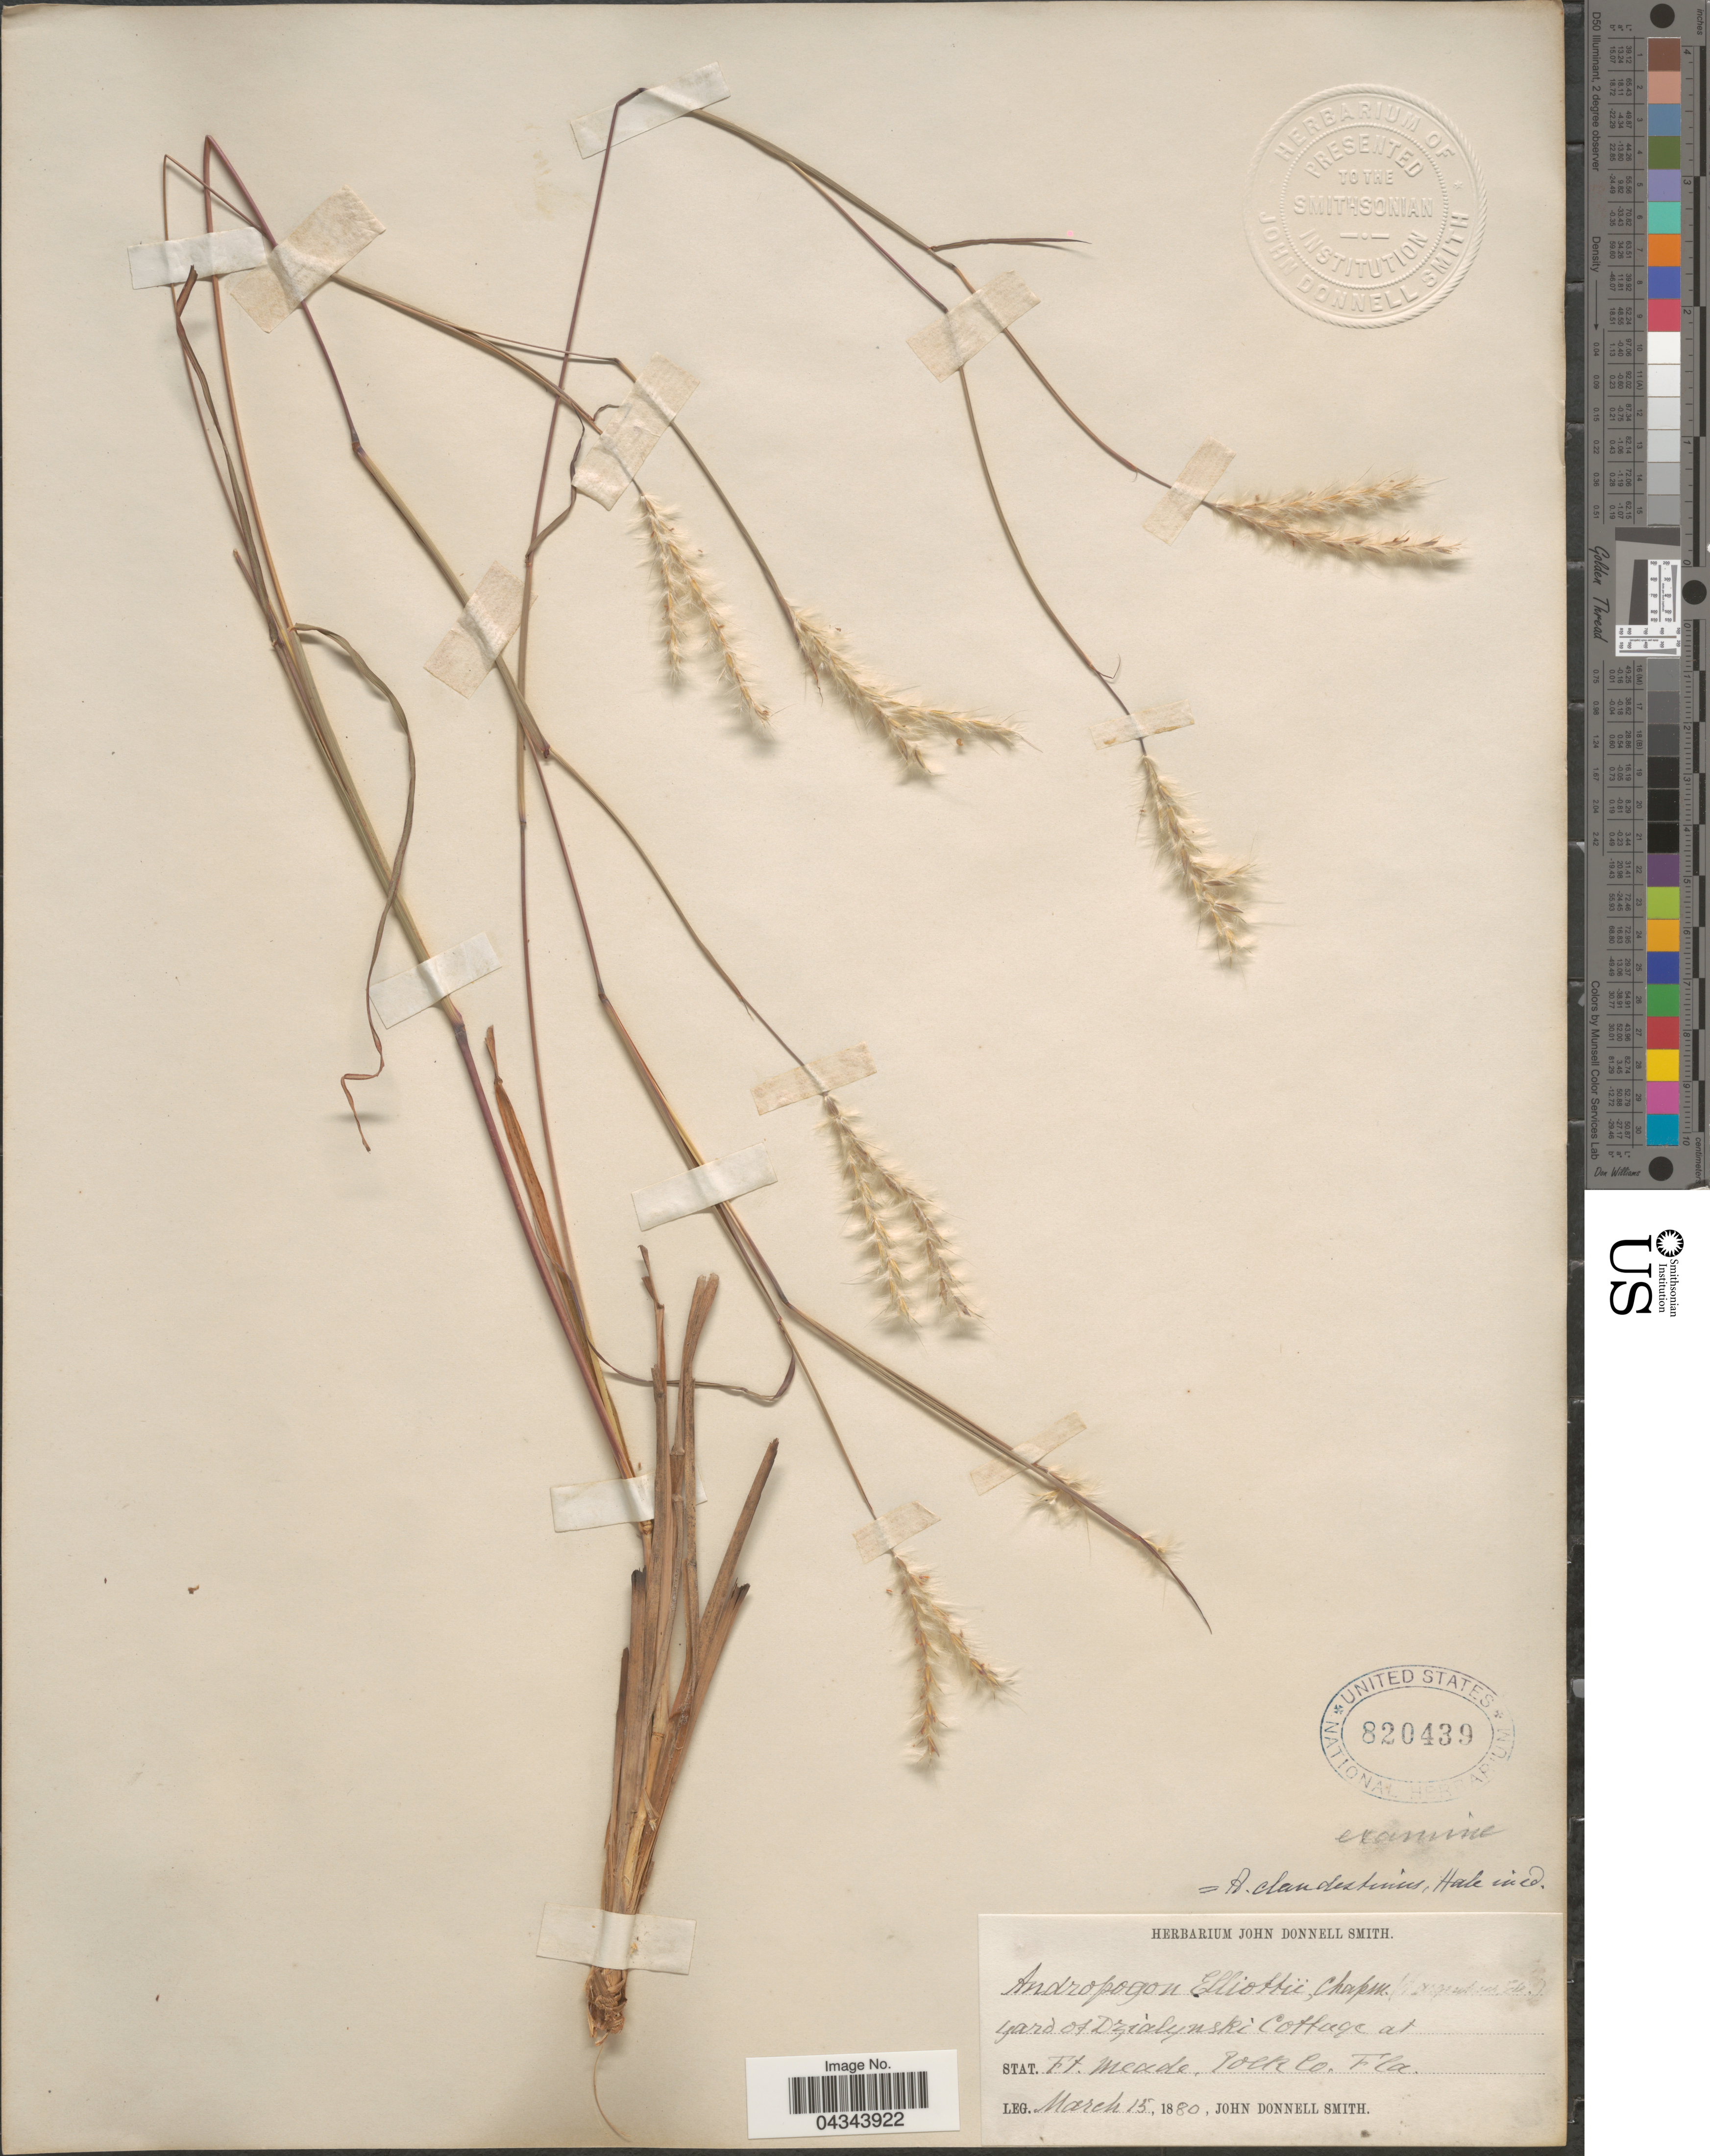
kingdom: Plantae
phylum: Tracheophyta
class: Liliopsida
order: Poales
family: Poaceae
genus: Andropogon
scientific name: Andropogon ternarius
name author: Michx.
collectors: J. Donnell Smith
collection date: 1880-03-15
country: United States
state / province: Florida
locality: Stat. Ft. Meade, Polk Co.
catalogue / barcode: US 820439